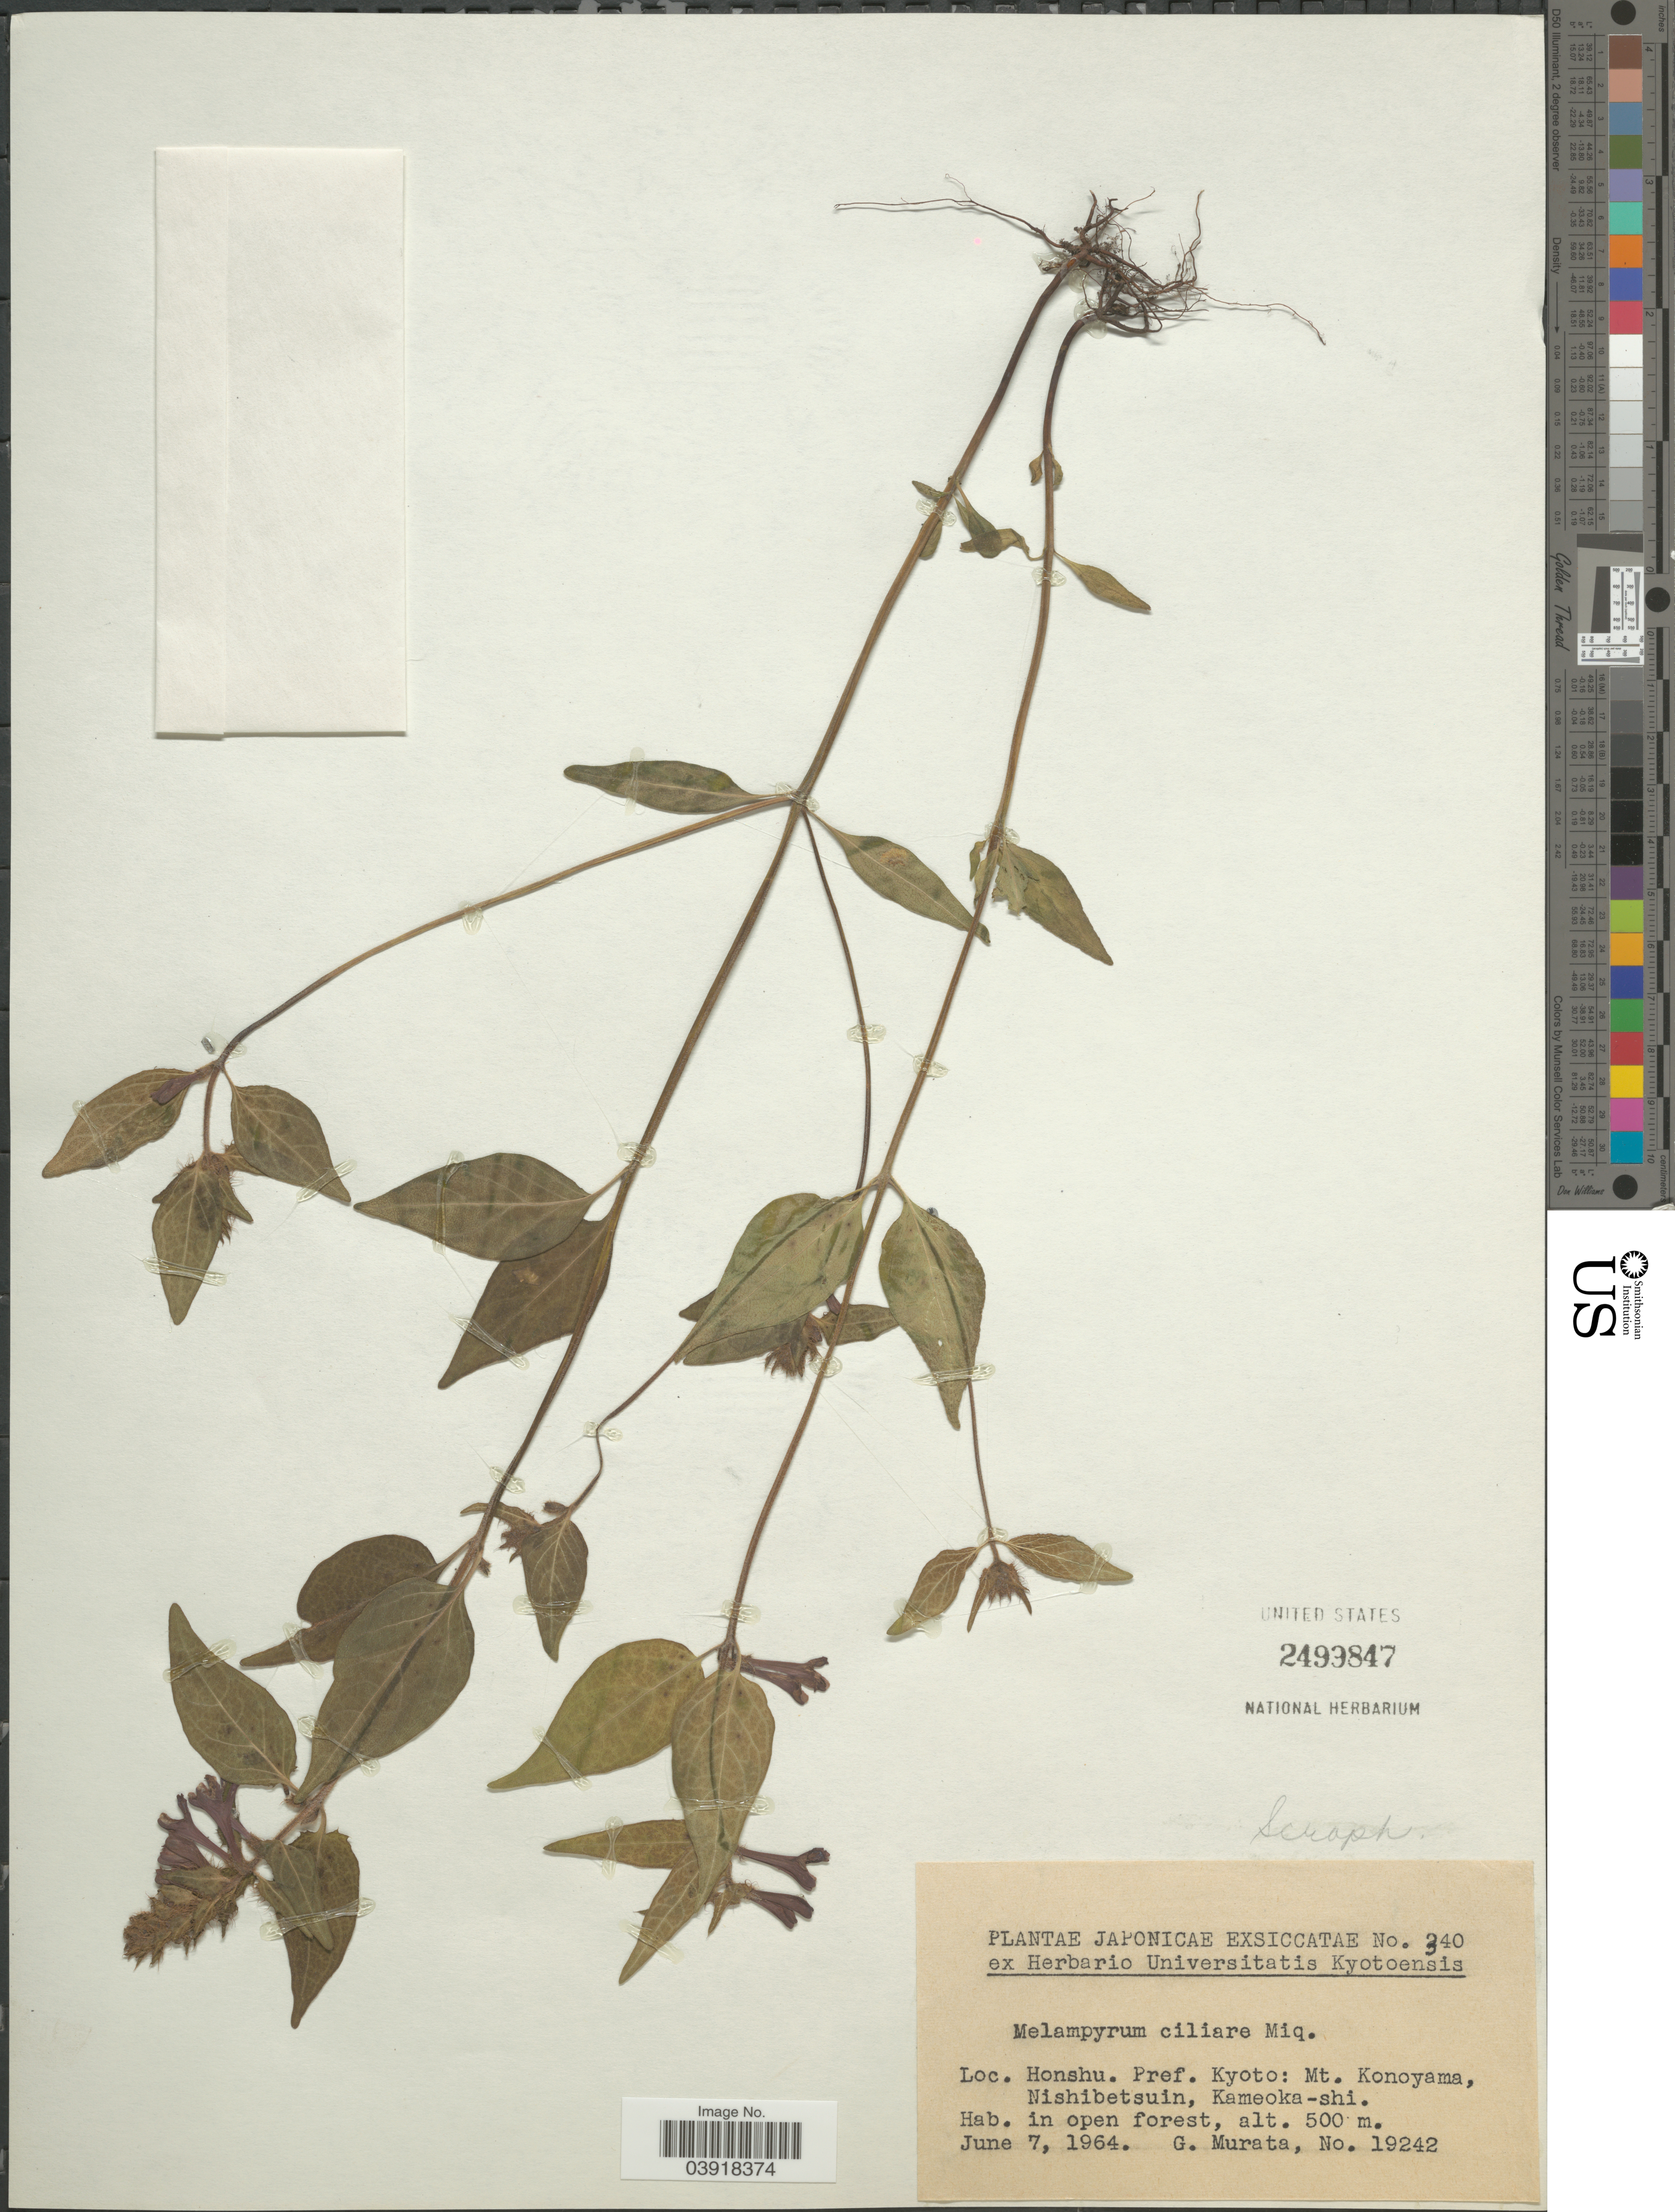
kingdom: Plantae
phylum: Tracheophyta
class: Magnoliopsida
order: Lamiales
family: Orobanchaceae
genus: Melampyrum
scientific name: Melampyrum ciliare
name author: Miq.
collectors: G. Murata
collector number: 19242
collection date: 1964-06-07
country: Japan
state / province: Kyoto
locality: Honshu. Pref. Kyoto: Mt. Konoyama, Nishibetsuin, Kameoka-shi.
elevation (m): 500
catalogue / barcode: US 2499847